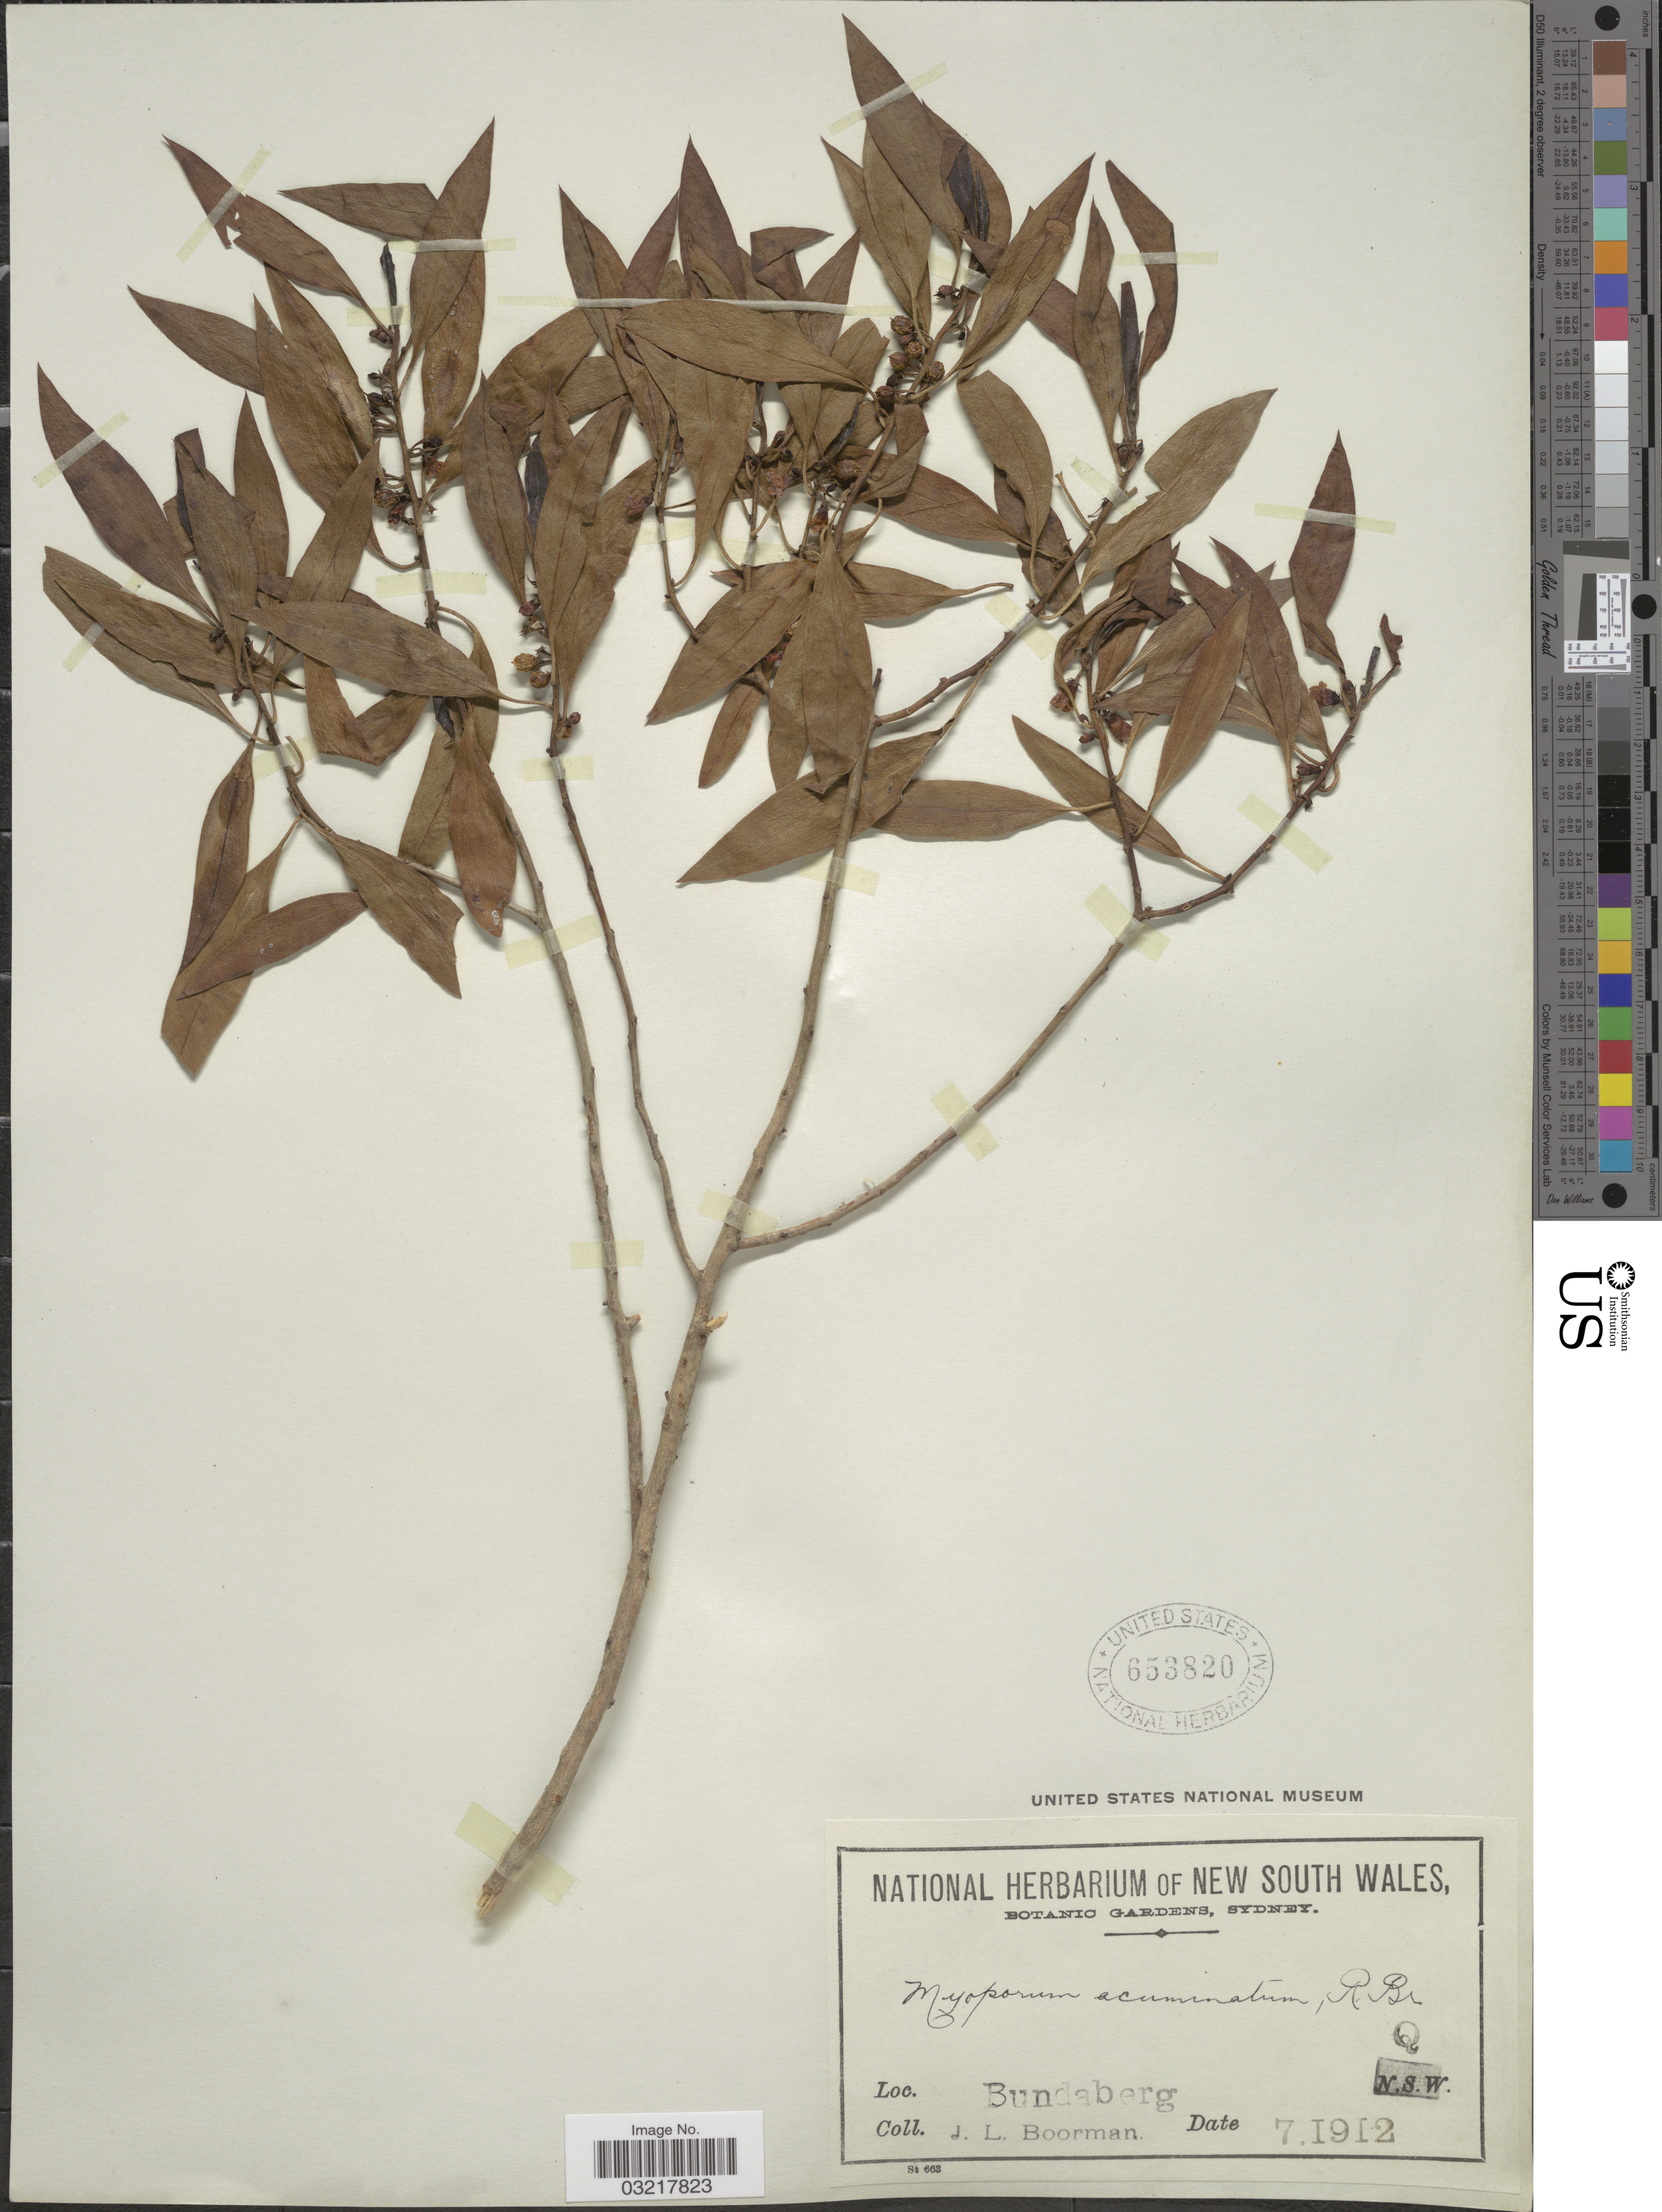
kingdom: Plantae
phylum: Tracheophyta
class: Magnoliopsida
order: Lamiales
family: Scrophulariaceae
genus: Myoporum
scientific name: Myoporum acuminatum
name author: R. Br.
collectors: J. Boorman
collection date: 1912-07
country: Australia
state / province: Queensland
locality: Bundaberg. Q.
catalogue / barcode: US 653820